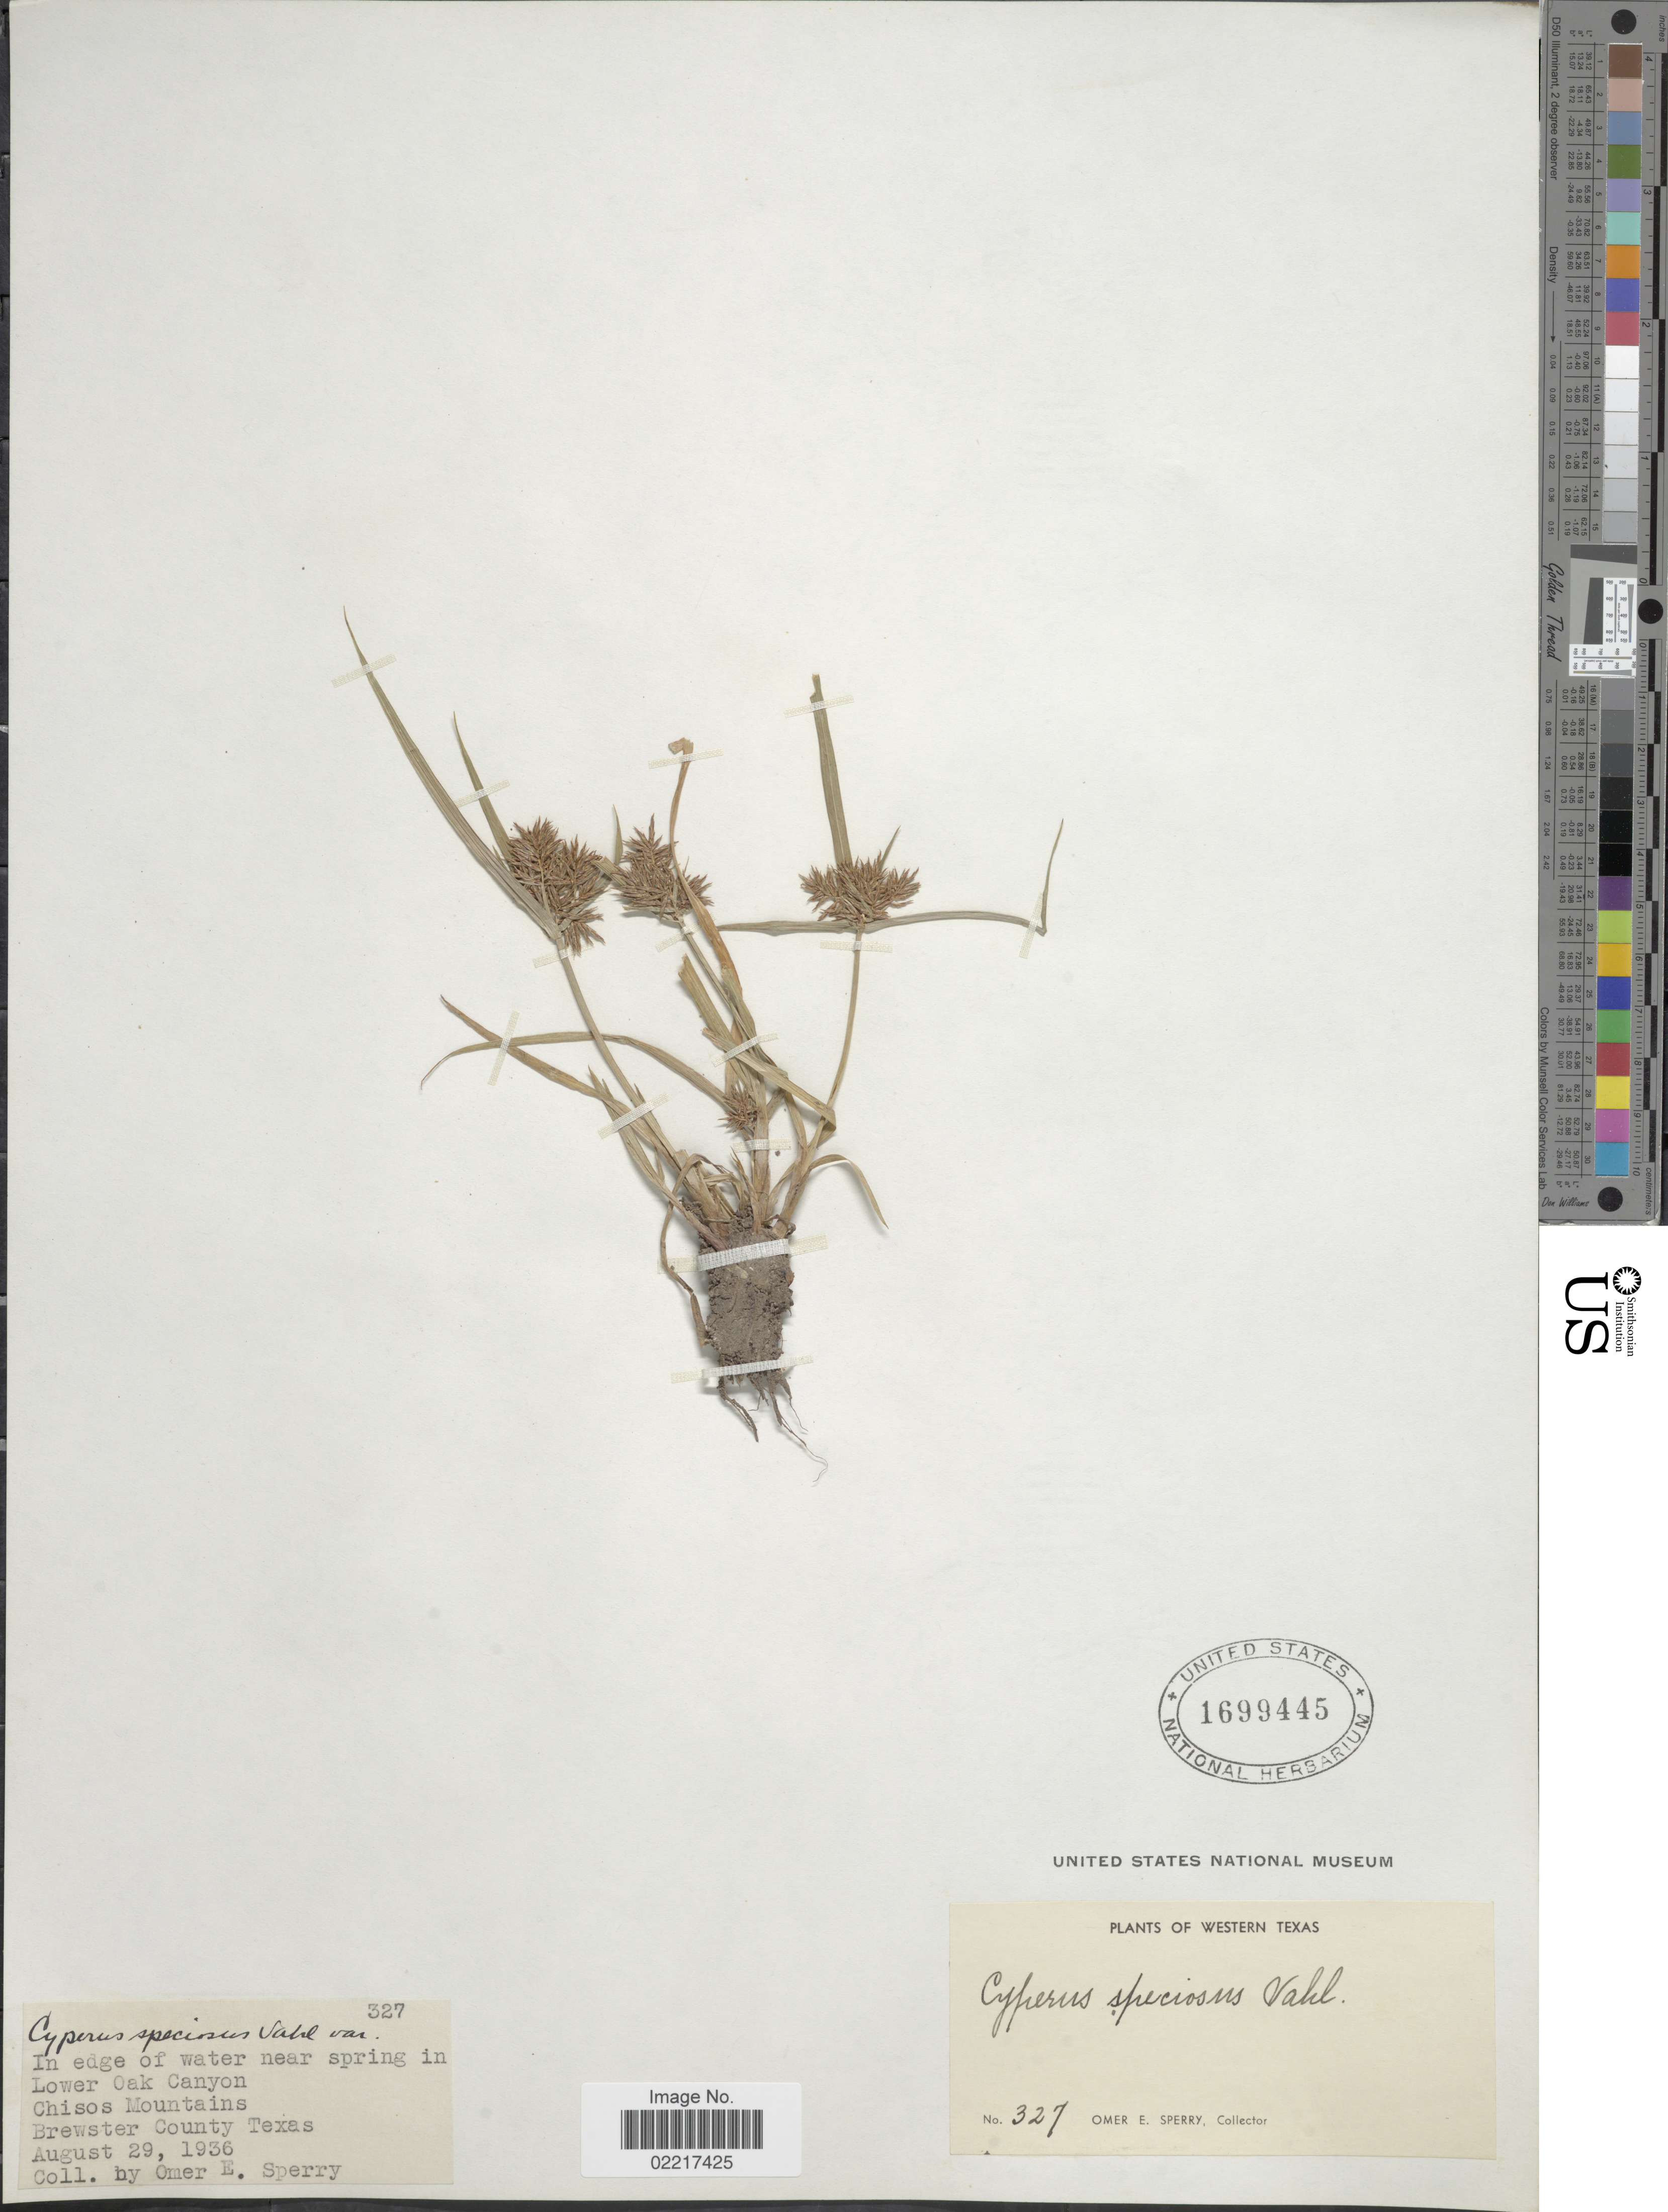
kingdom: Plantae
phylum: Tracheophyta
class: Liliopsida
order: Poales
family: Cyperaceae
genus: Cyperus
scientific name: Cyperus odoratus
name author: L.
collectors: O. E. Sperry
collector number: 327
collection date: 1936-08-29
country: United States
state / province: Texas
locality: Western Texas, In edge of water near spring in Lower Oak Canyon, Chisos Mountains, Brewster County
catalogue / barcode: US 1699445